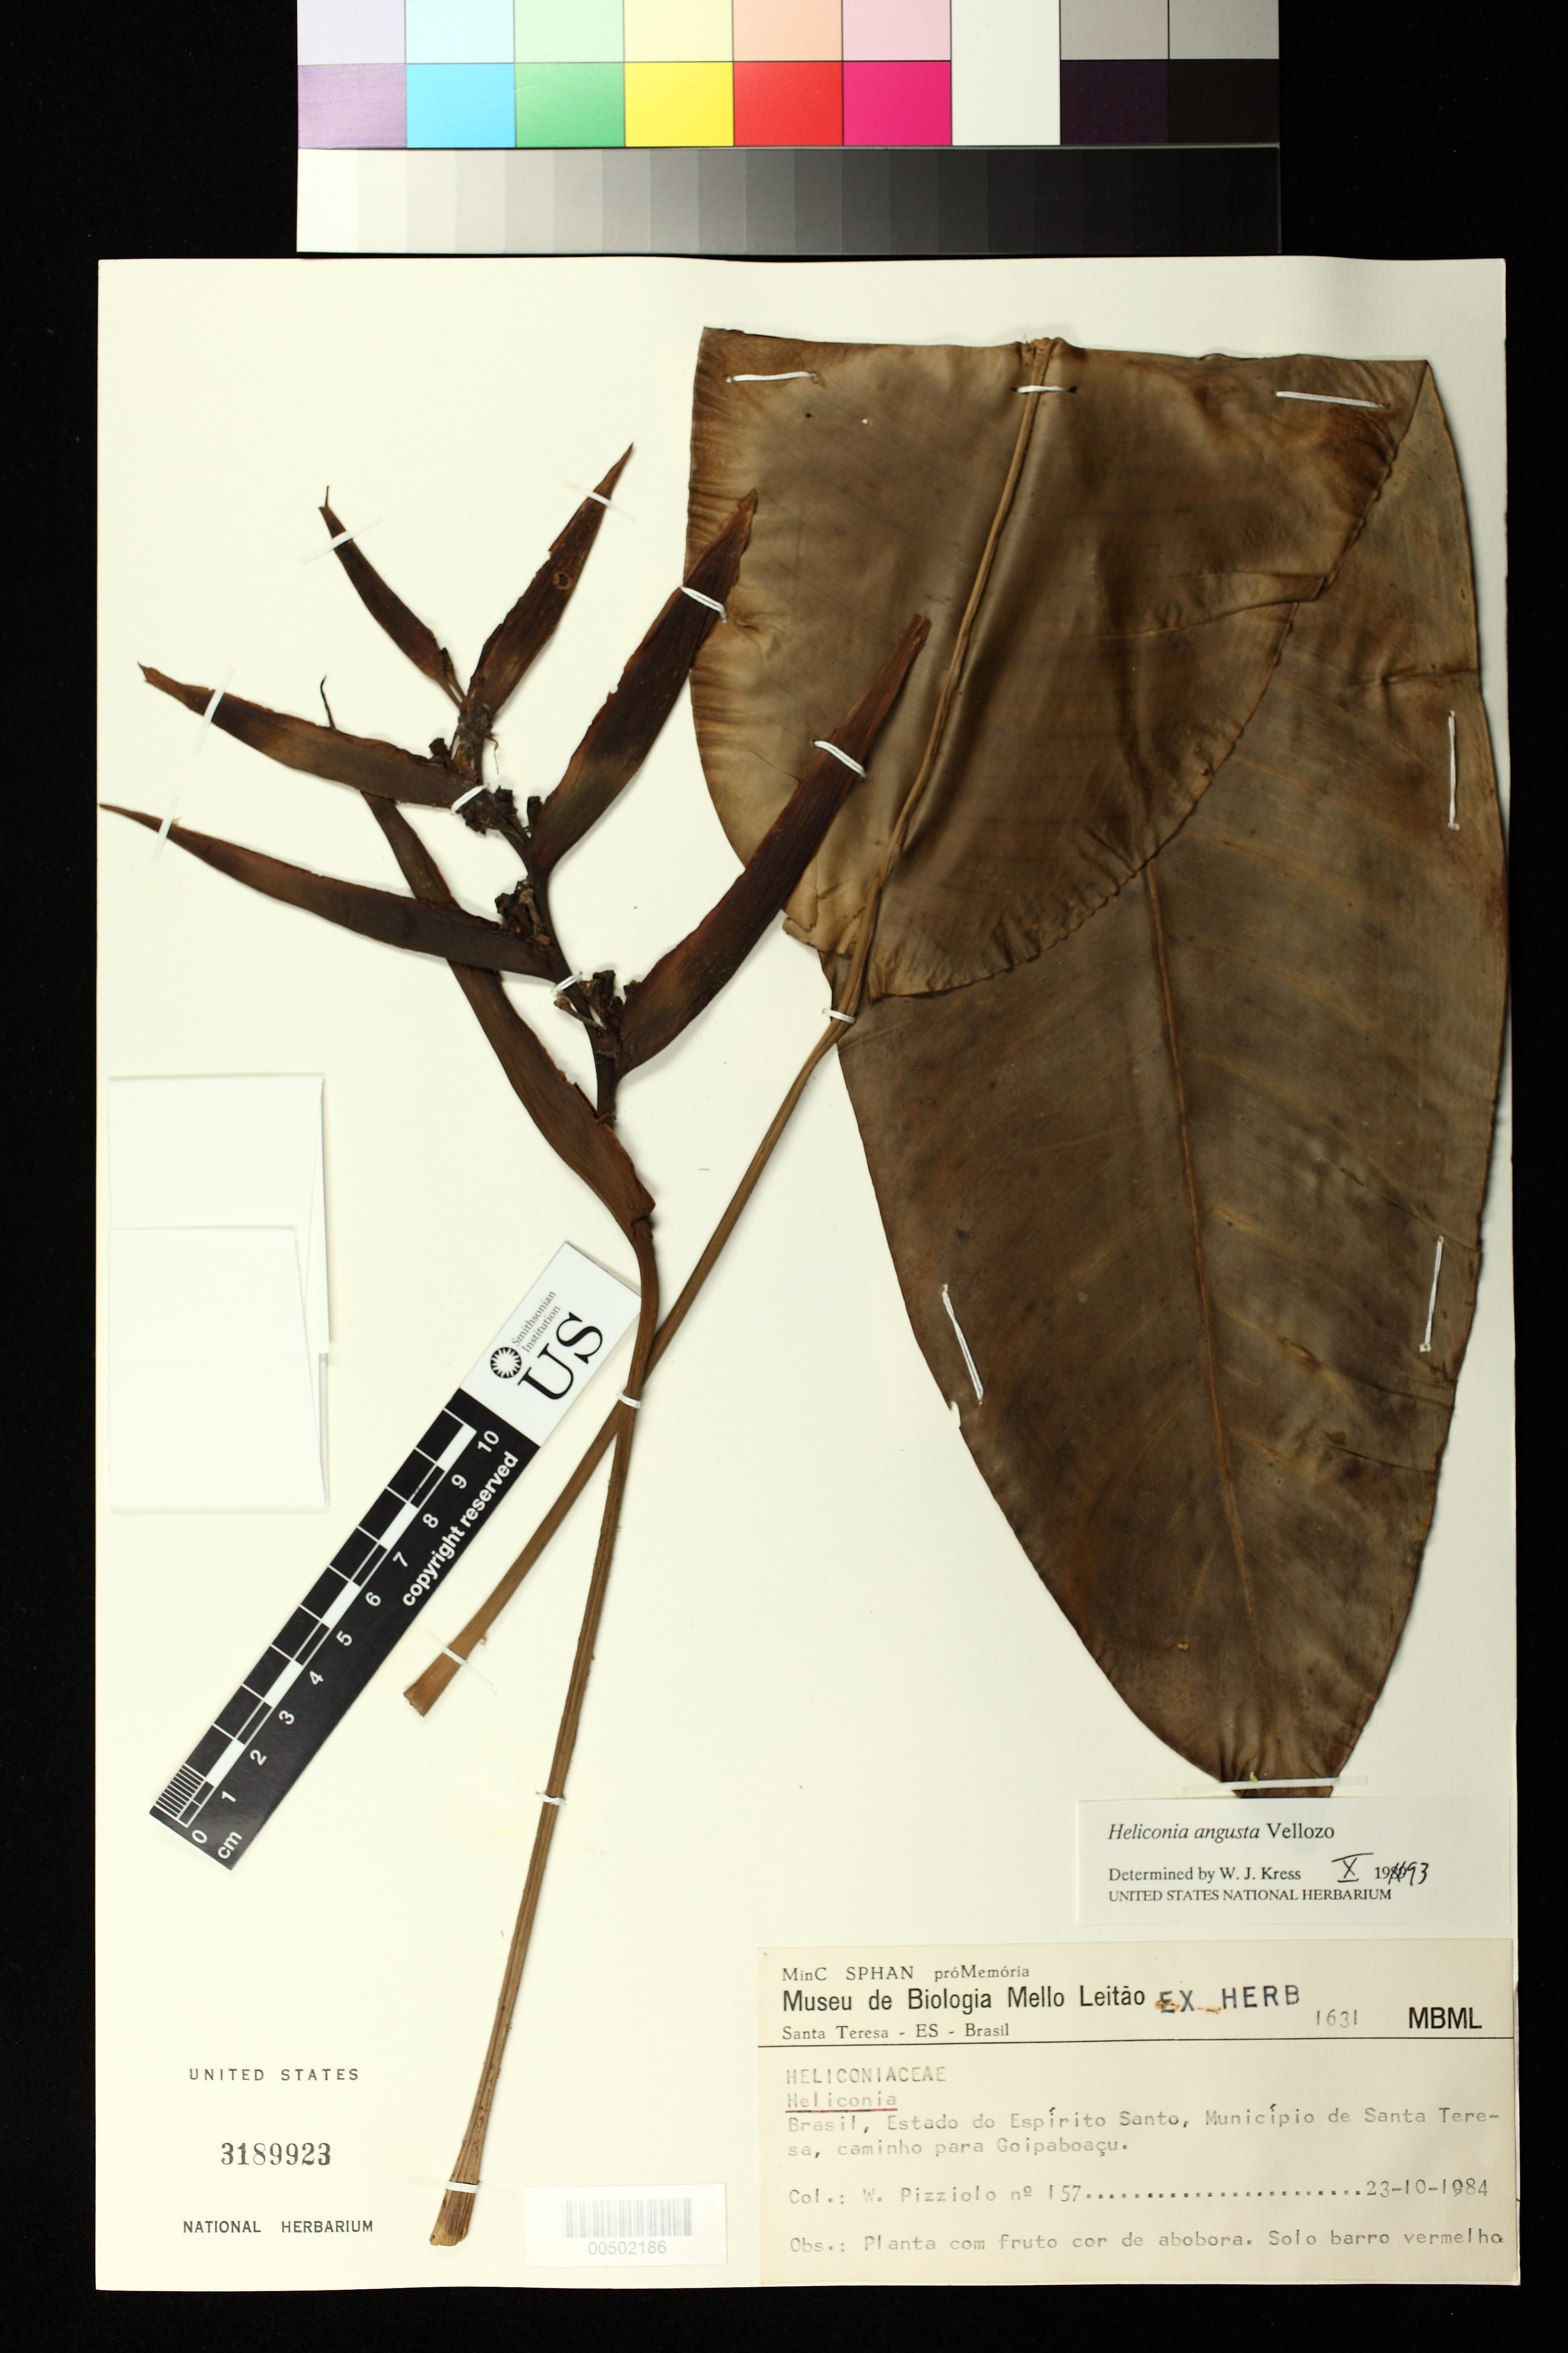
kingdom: Plantae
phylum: Tracheophyta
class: Liliopsida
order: Zingiberales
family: Heliconiaceae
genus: Heliconia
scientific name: Heliconia angusta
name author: Vell.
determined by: Kress, W. J., (US), Smithsonian Institution - National Museum of Natural History (UNITED STATES)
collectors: W. Pizziolo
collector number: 157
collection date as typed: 23 Oct 1984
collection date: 1984-10-23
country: Brazil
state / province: Espírito Santo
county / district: Santa Teresa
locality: Caminho para goipaboacu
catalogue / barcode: US 3189923